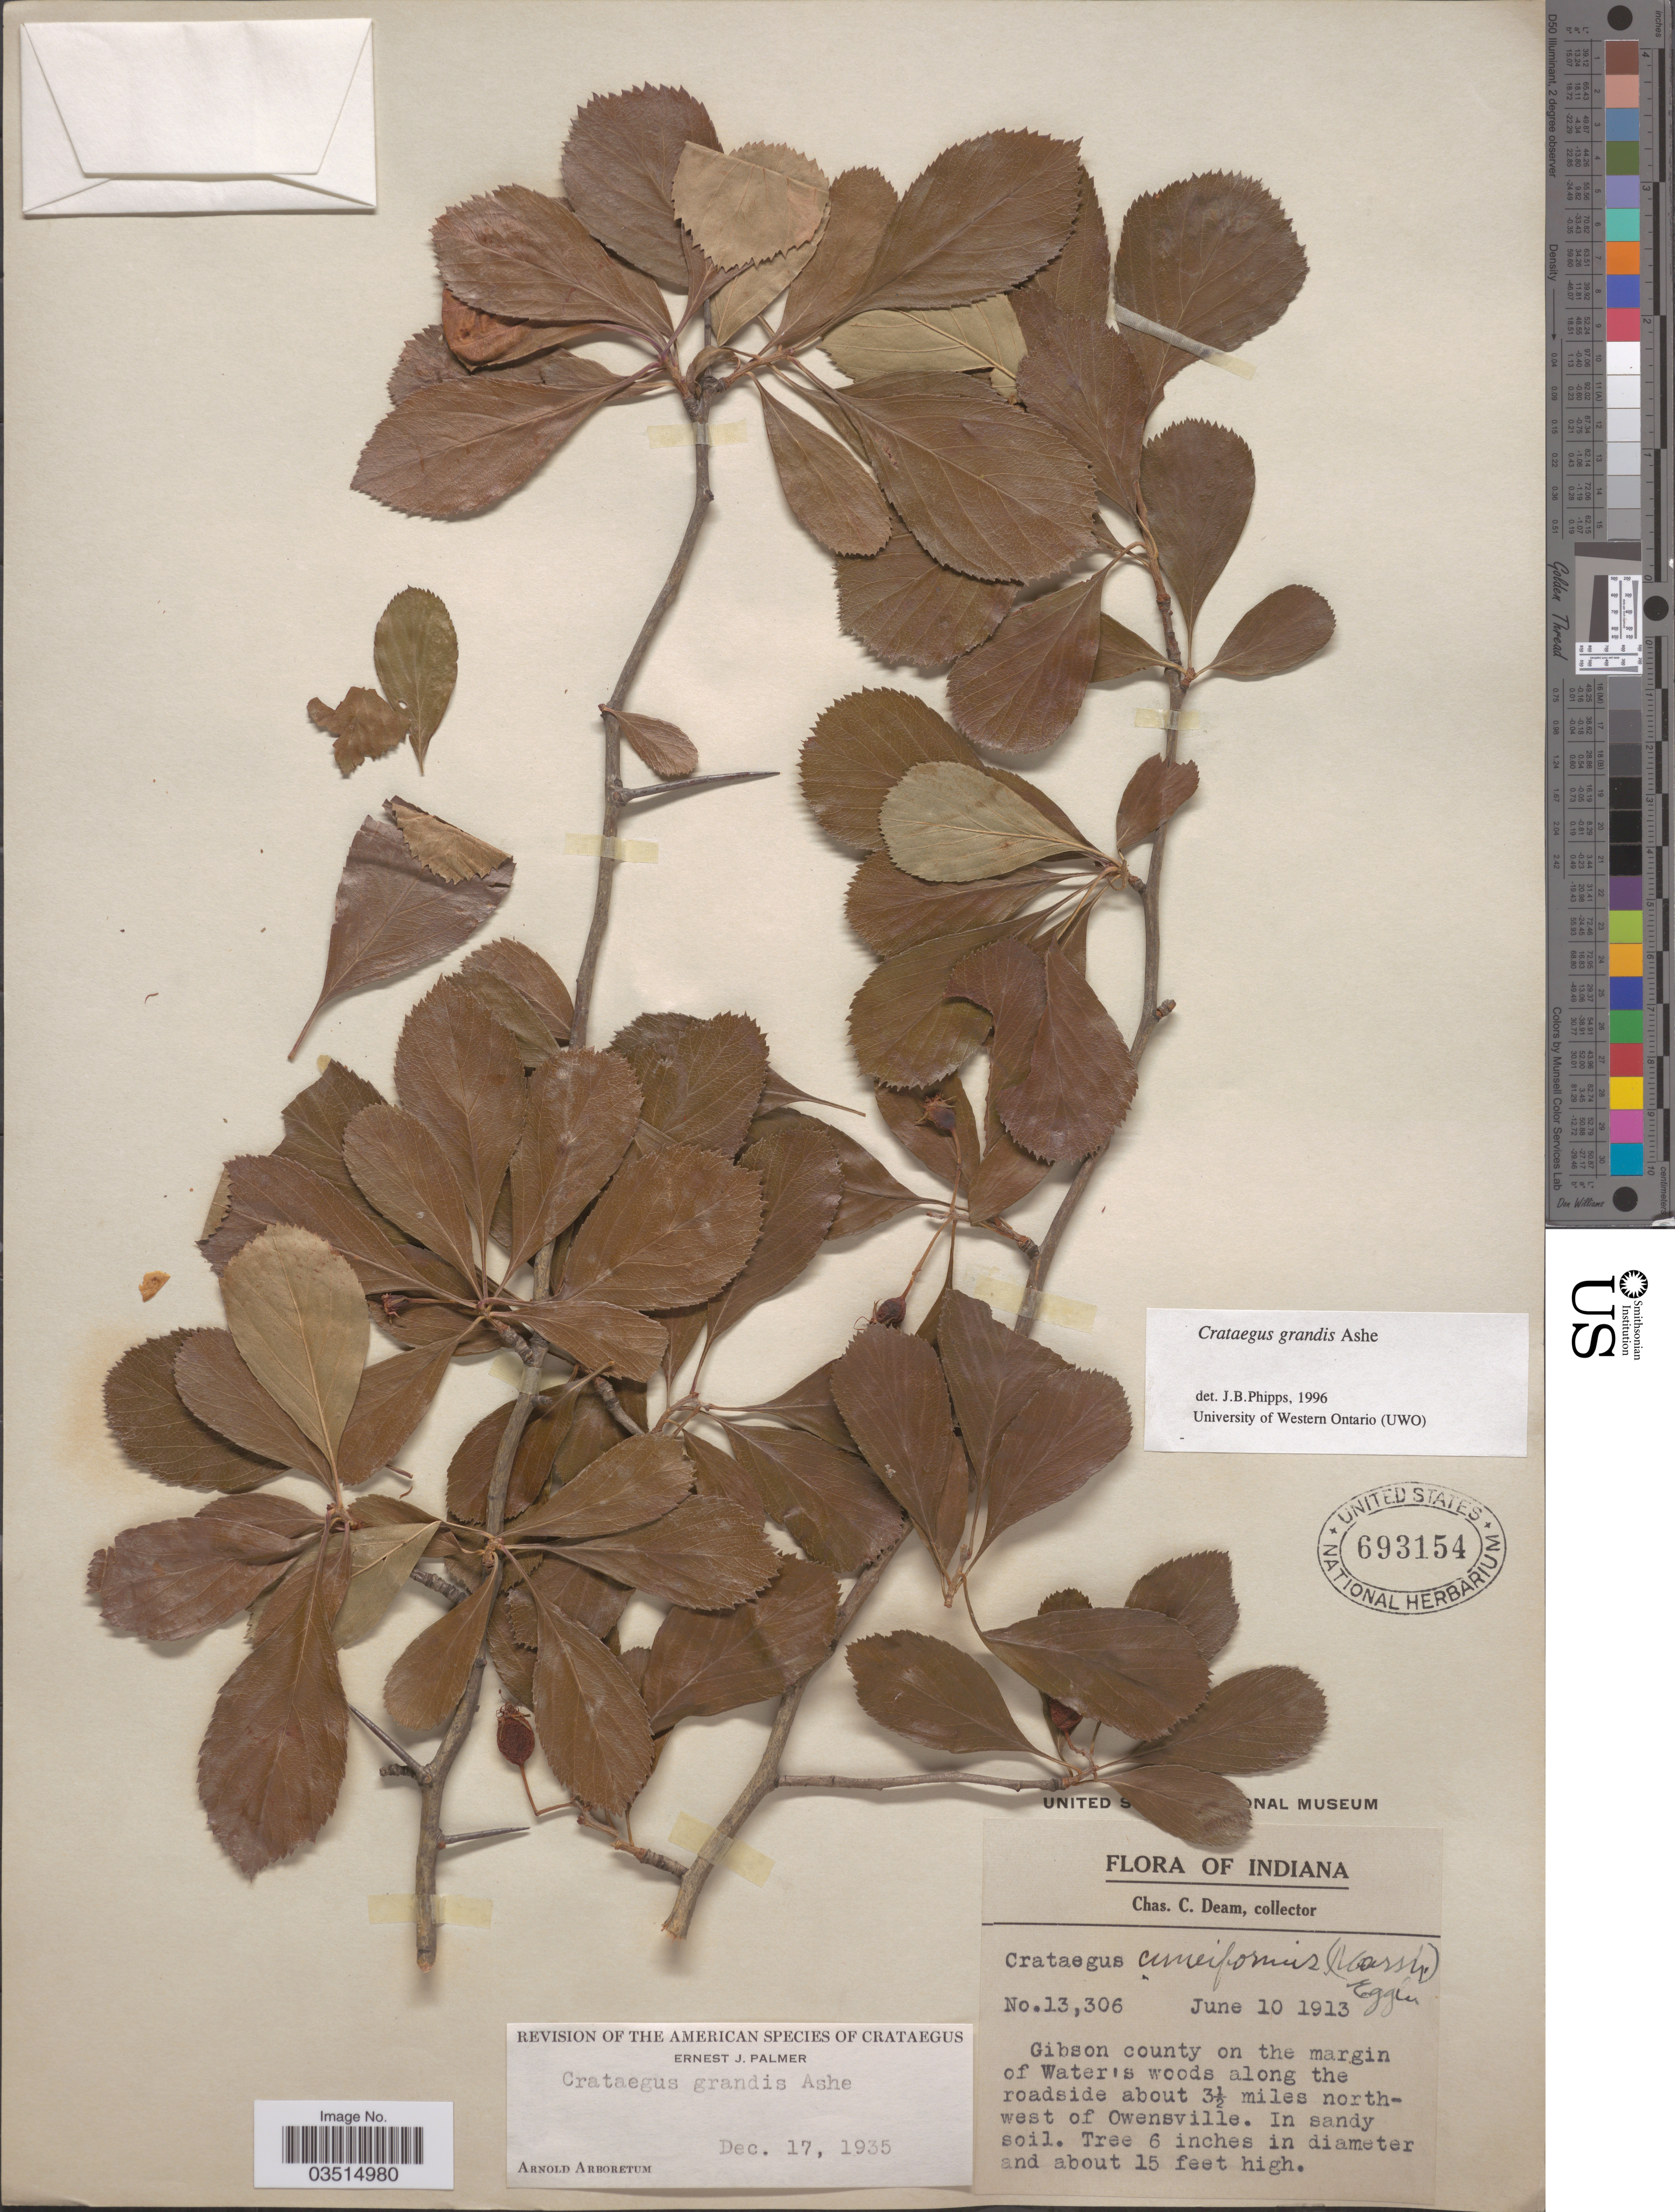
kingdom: Plantae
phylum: Tracheophyta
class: Magnoliopsida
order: Rosales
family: Rosaceae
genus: Crataegus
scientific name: Crataegus grandis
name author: Ashe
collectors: C. C. Deam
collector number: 13306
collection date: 1913-06-10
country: United States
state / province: Indiana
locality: Gibson county on the margin of Water's woods along the roadside about 3½ miles northwest of Owensville.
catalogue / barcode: US 693154